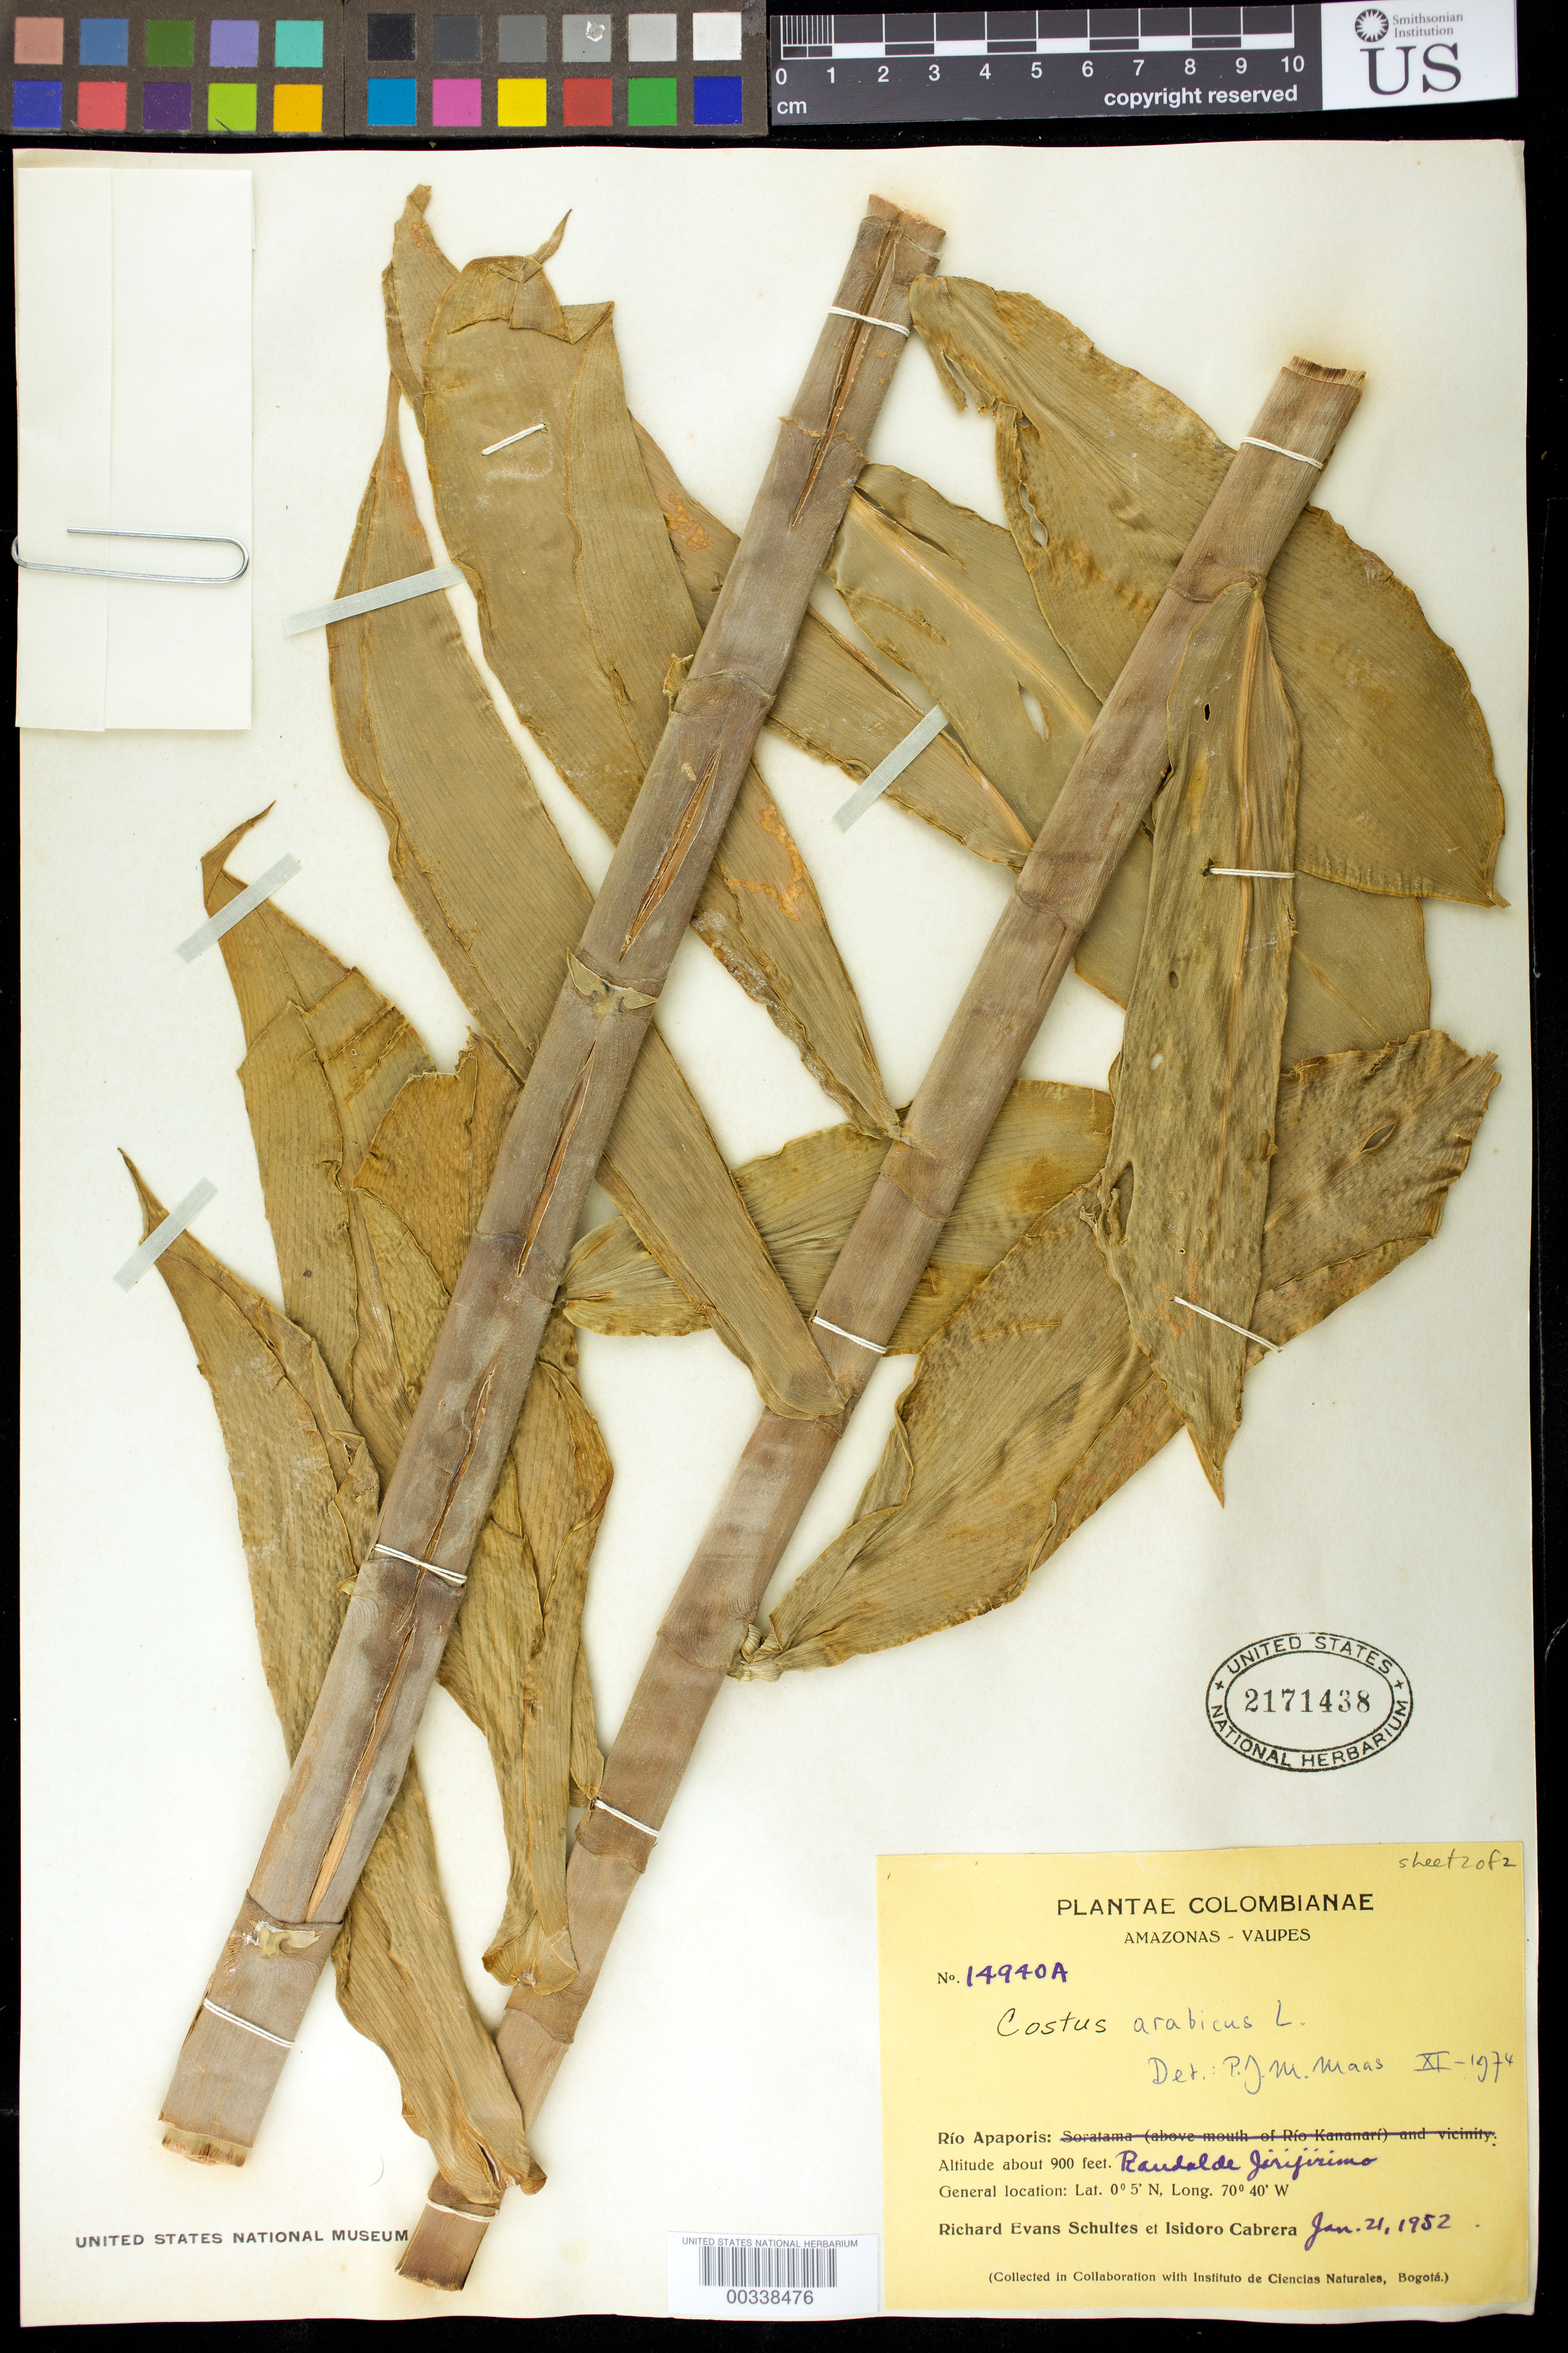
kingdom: Plantae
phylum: Tracheophyta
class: Liliopsida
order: Zingiberales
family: Costaceae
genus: Costus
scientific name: Costus arabicus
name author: L.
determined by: Maas, Paul J. M.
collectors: R. E. Schultes & I. Cabrera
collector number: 14940a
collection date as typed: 21 Jan 1952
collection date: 1952-01-21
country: Colombia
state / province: Amazônas / Vaupés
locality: Rio Apaporis: Raudal de Jirijirimo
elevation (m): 274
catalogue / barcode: US 2171438